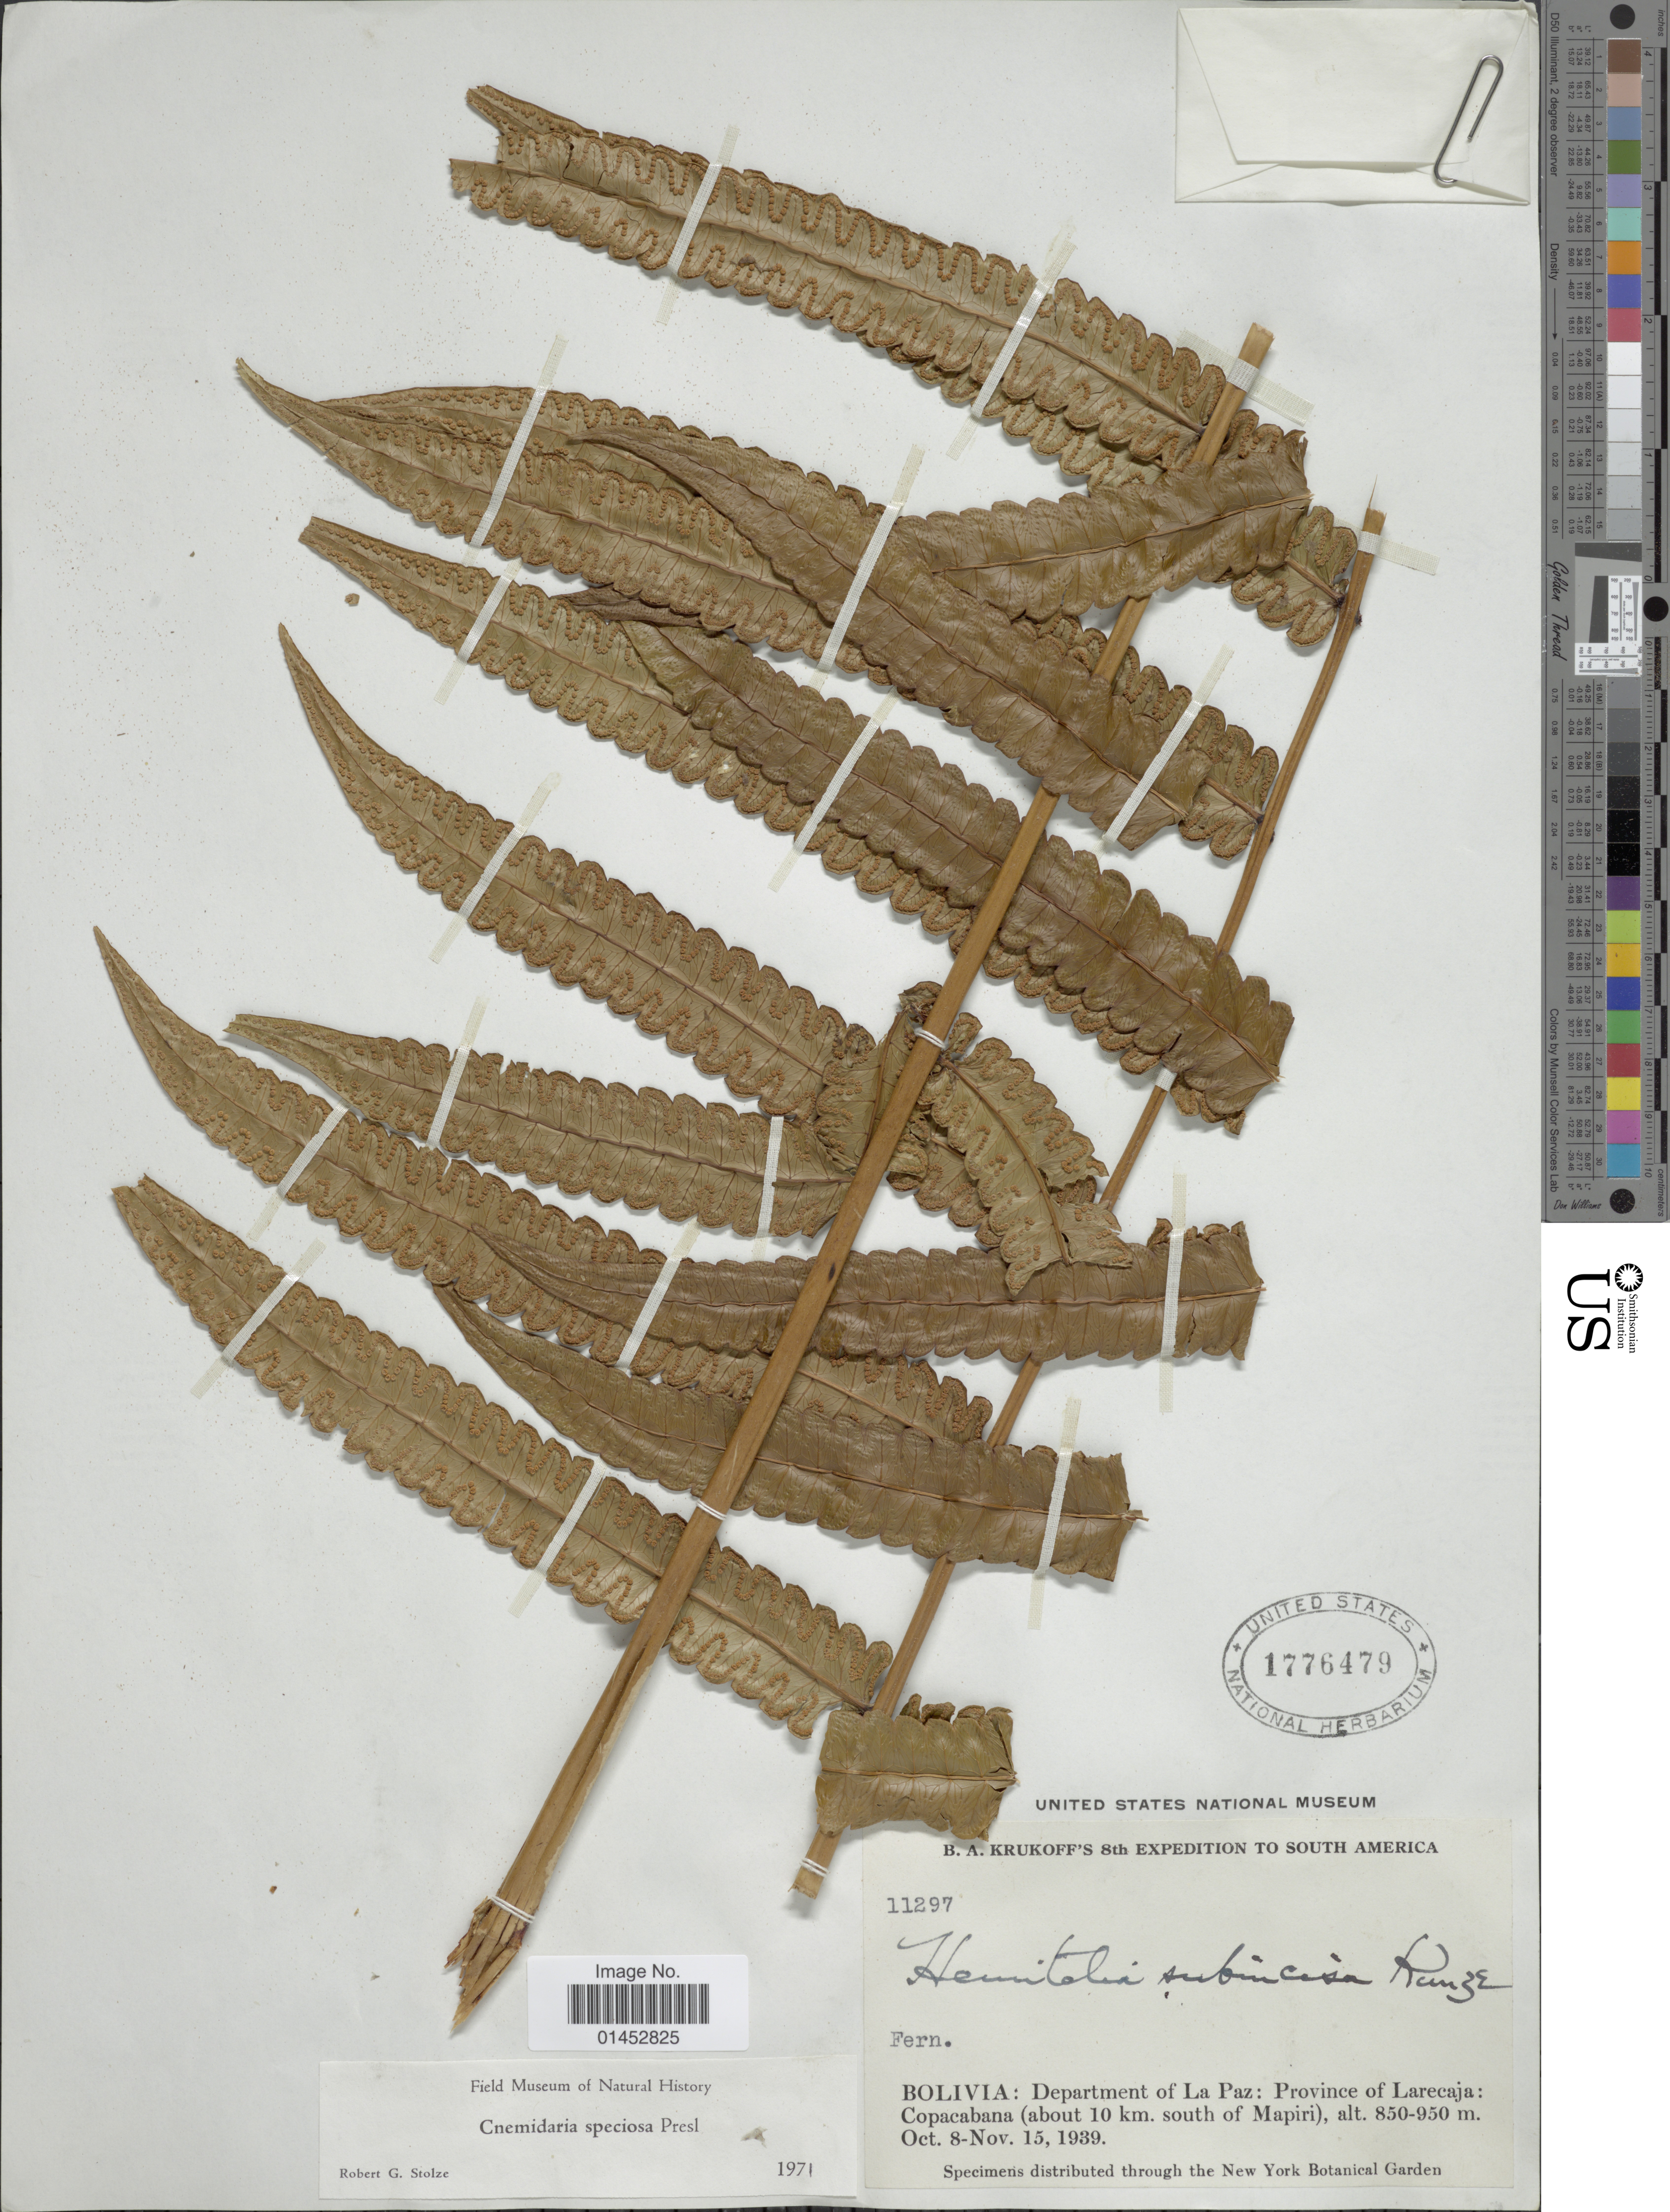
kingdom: Plantae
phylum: Tracheophyta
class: Polypodiopsida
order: Cyatheales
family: Cyatheaceae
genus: Cyathea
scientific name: Cyathea speciosa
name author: Humb. & Bonpl. ex Willd.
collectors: B. A. Krukoff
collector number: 11297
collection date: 1939-10-08/1939-11-15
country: Bolivia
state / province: La Paz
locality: Department of La Paz: Province of Larecaja: Copacabana (about 10 km. south of Mapiri)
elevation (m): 850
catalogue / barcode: US 1776479